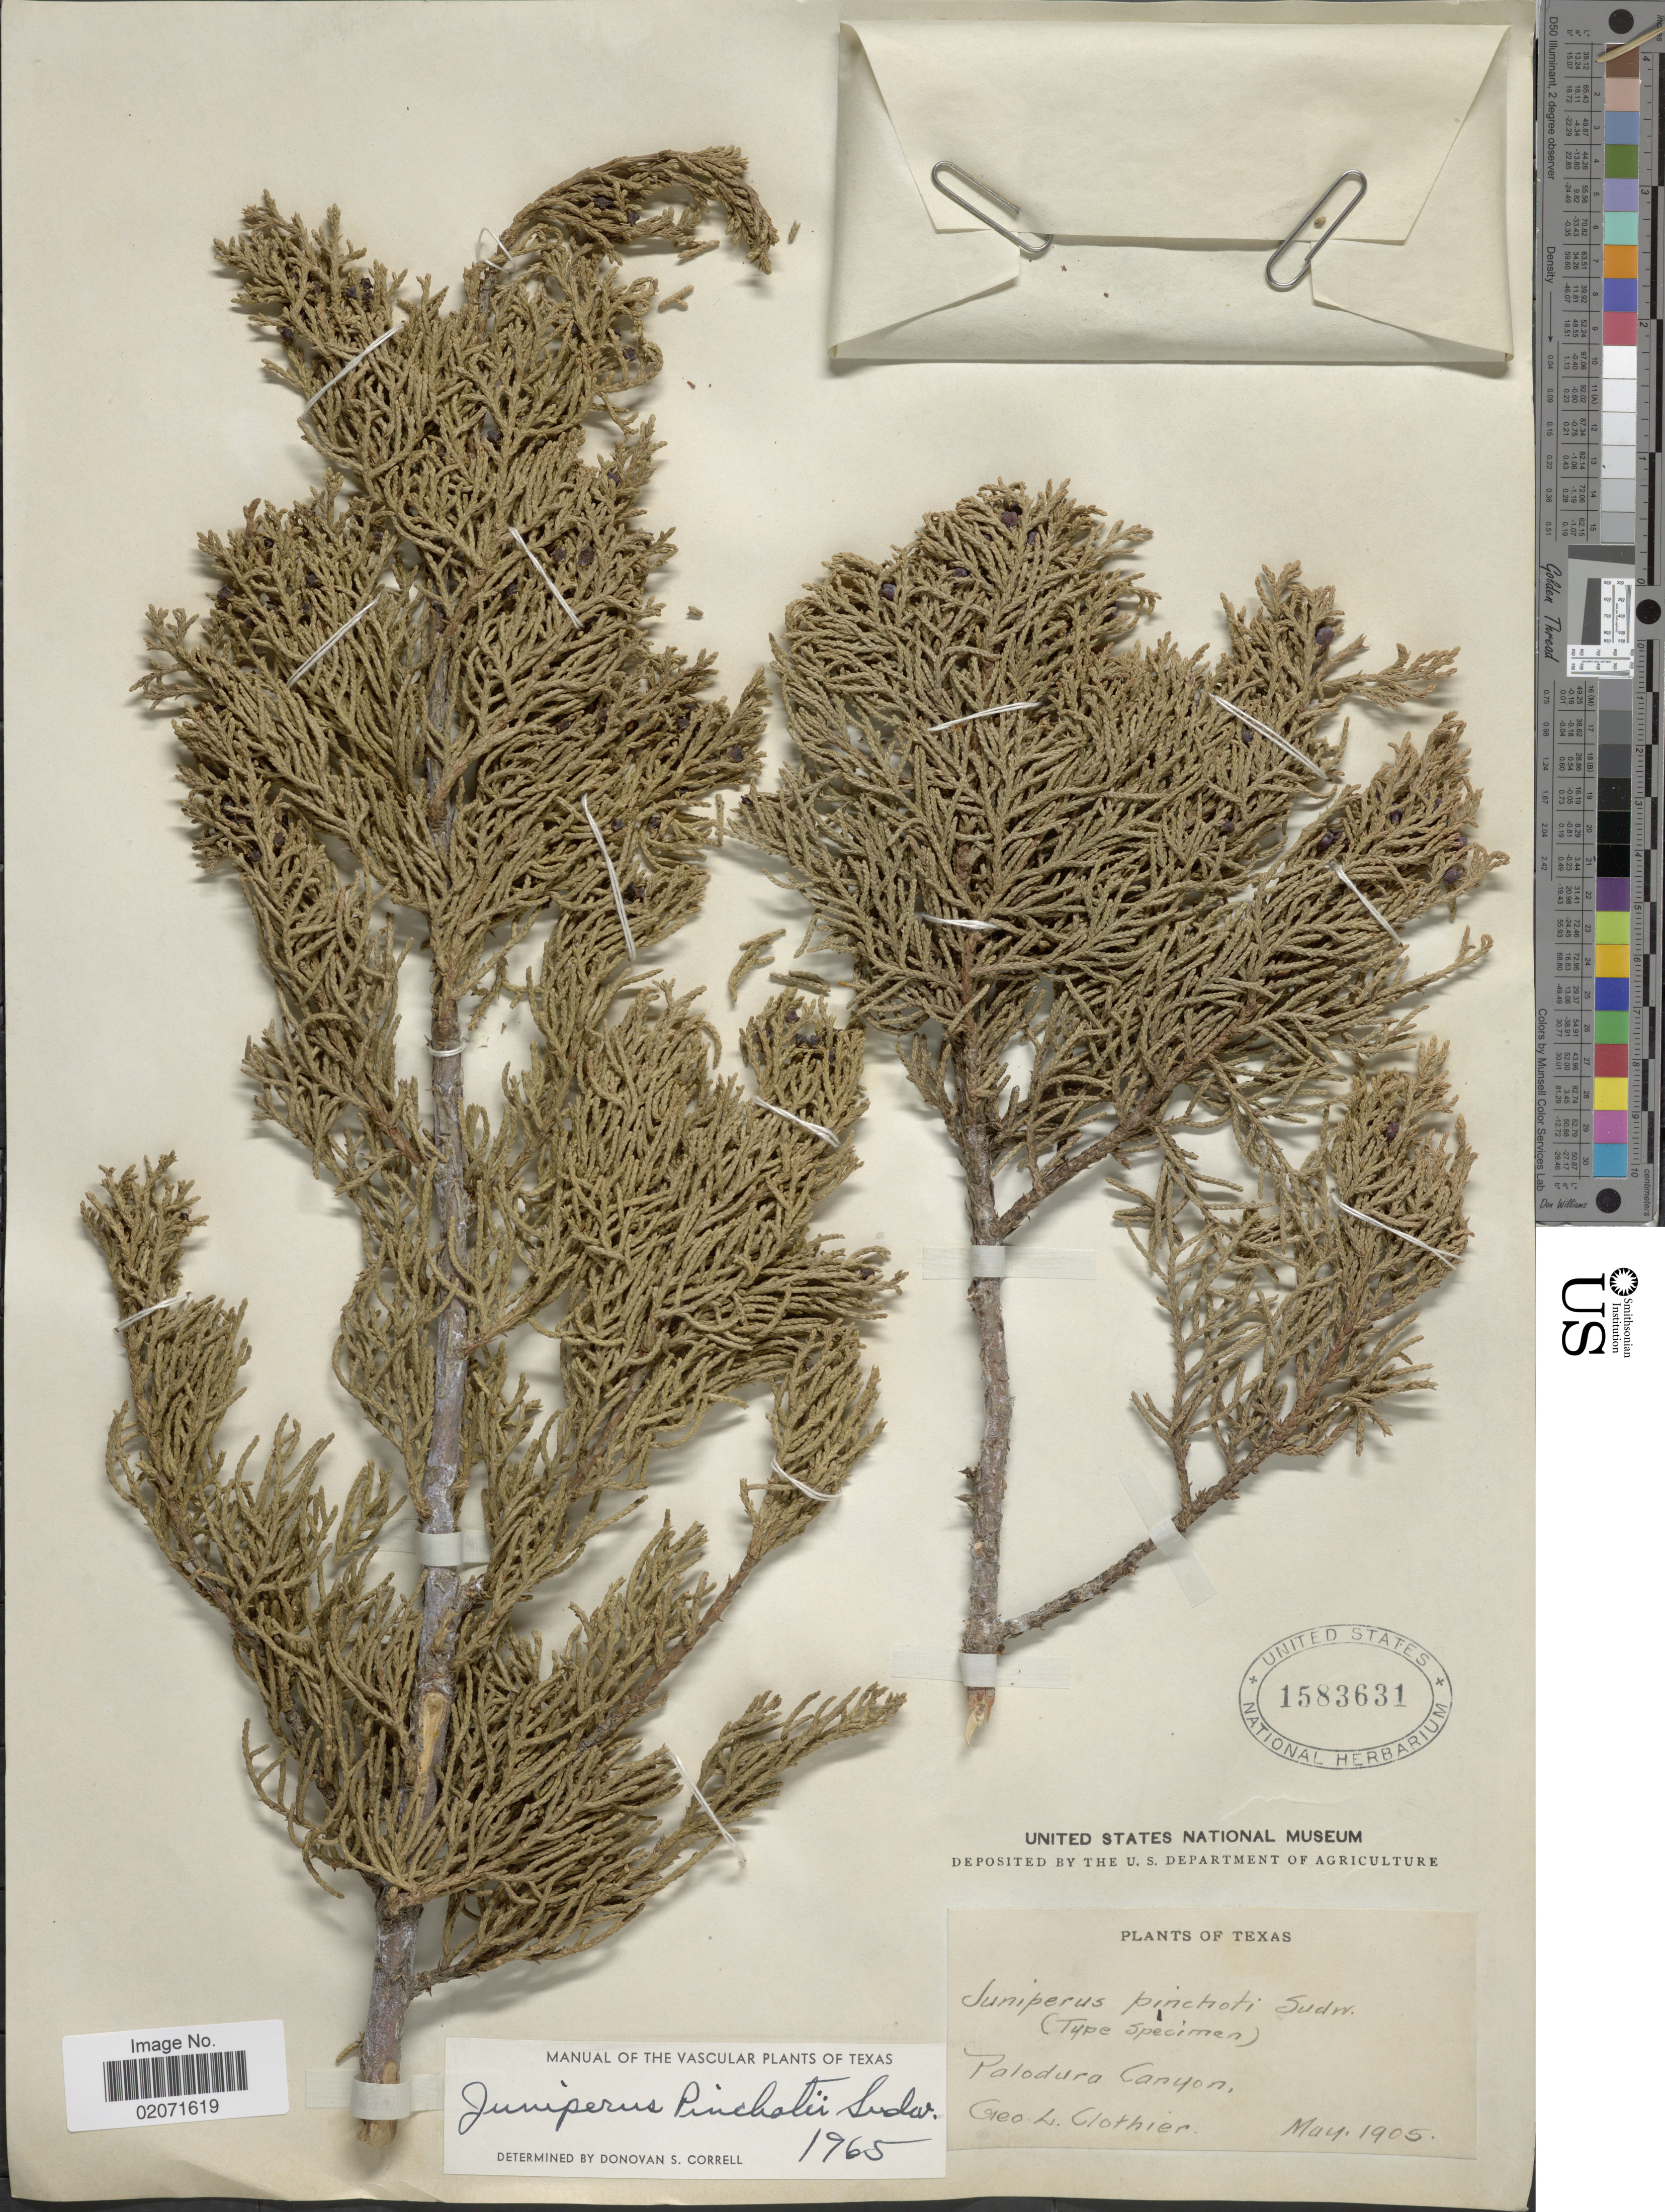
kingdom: Plantae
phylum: Tracheophyta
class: Pinopsida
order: Pinales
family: Cupressaceae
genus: Juniperus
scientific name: Juniperus pinchotii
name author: Sudw.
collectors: G. Clothier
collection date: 1905-05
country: United States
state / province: Texas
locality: Palodura Canyon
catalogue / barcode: US 1583631